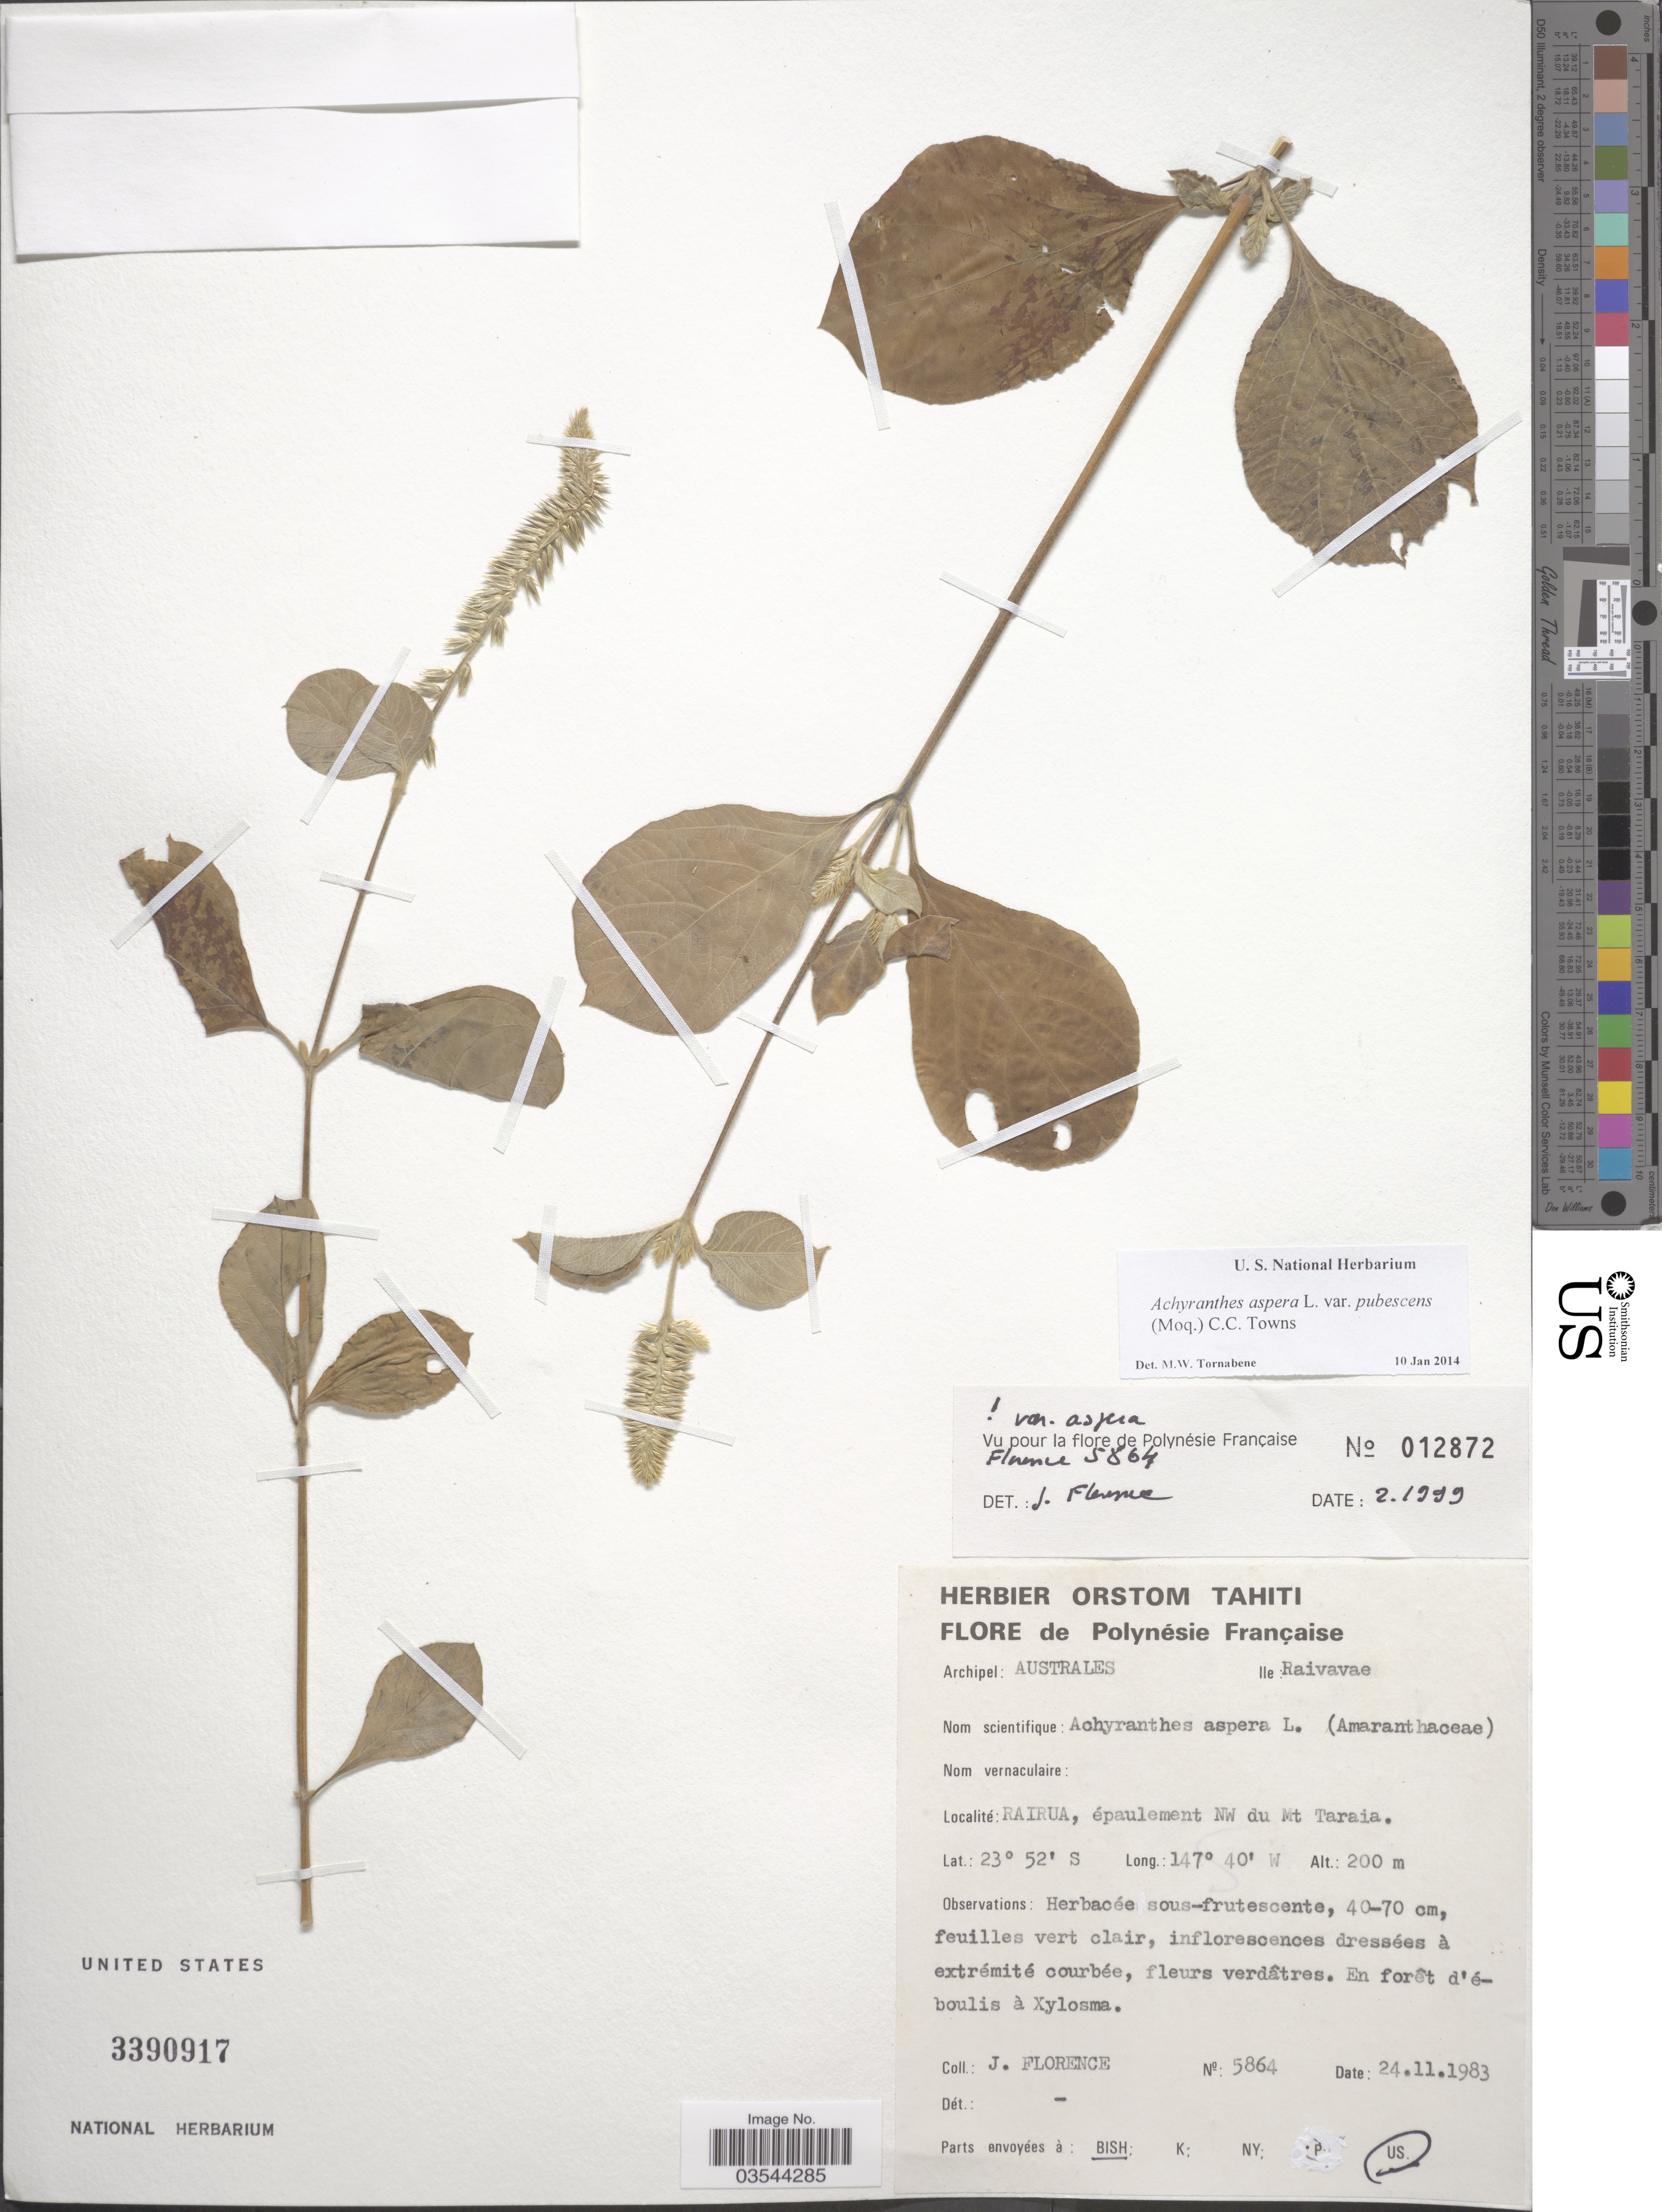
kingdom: Plantae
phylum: Tracheophyta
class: Magnoliopsida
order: Caryophyllales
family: Amaranthaceae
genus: Achyranthes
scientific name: Achyranthes aspera var. pubescens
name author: (Moq.) M. Gómez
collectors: J. Florence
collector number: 5864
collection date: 1983-11-24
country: French Polynesia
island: Raivavae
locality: Archipel: Australes. Ile: Raivavae. Rairua, épaulement NW du Mt Taraia.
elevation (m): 200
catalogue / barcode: US 3390917